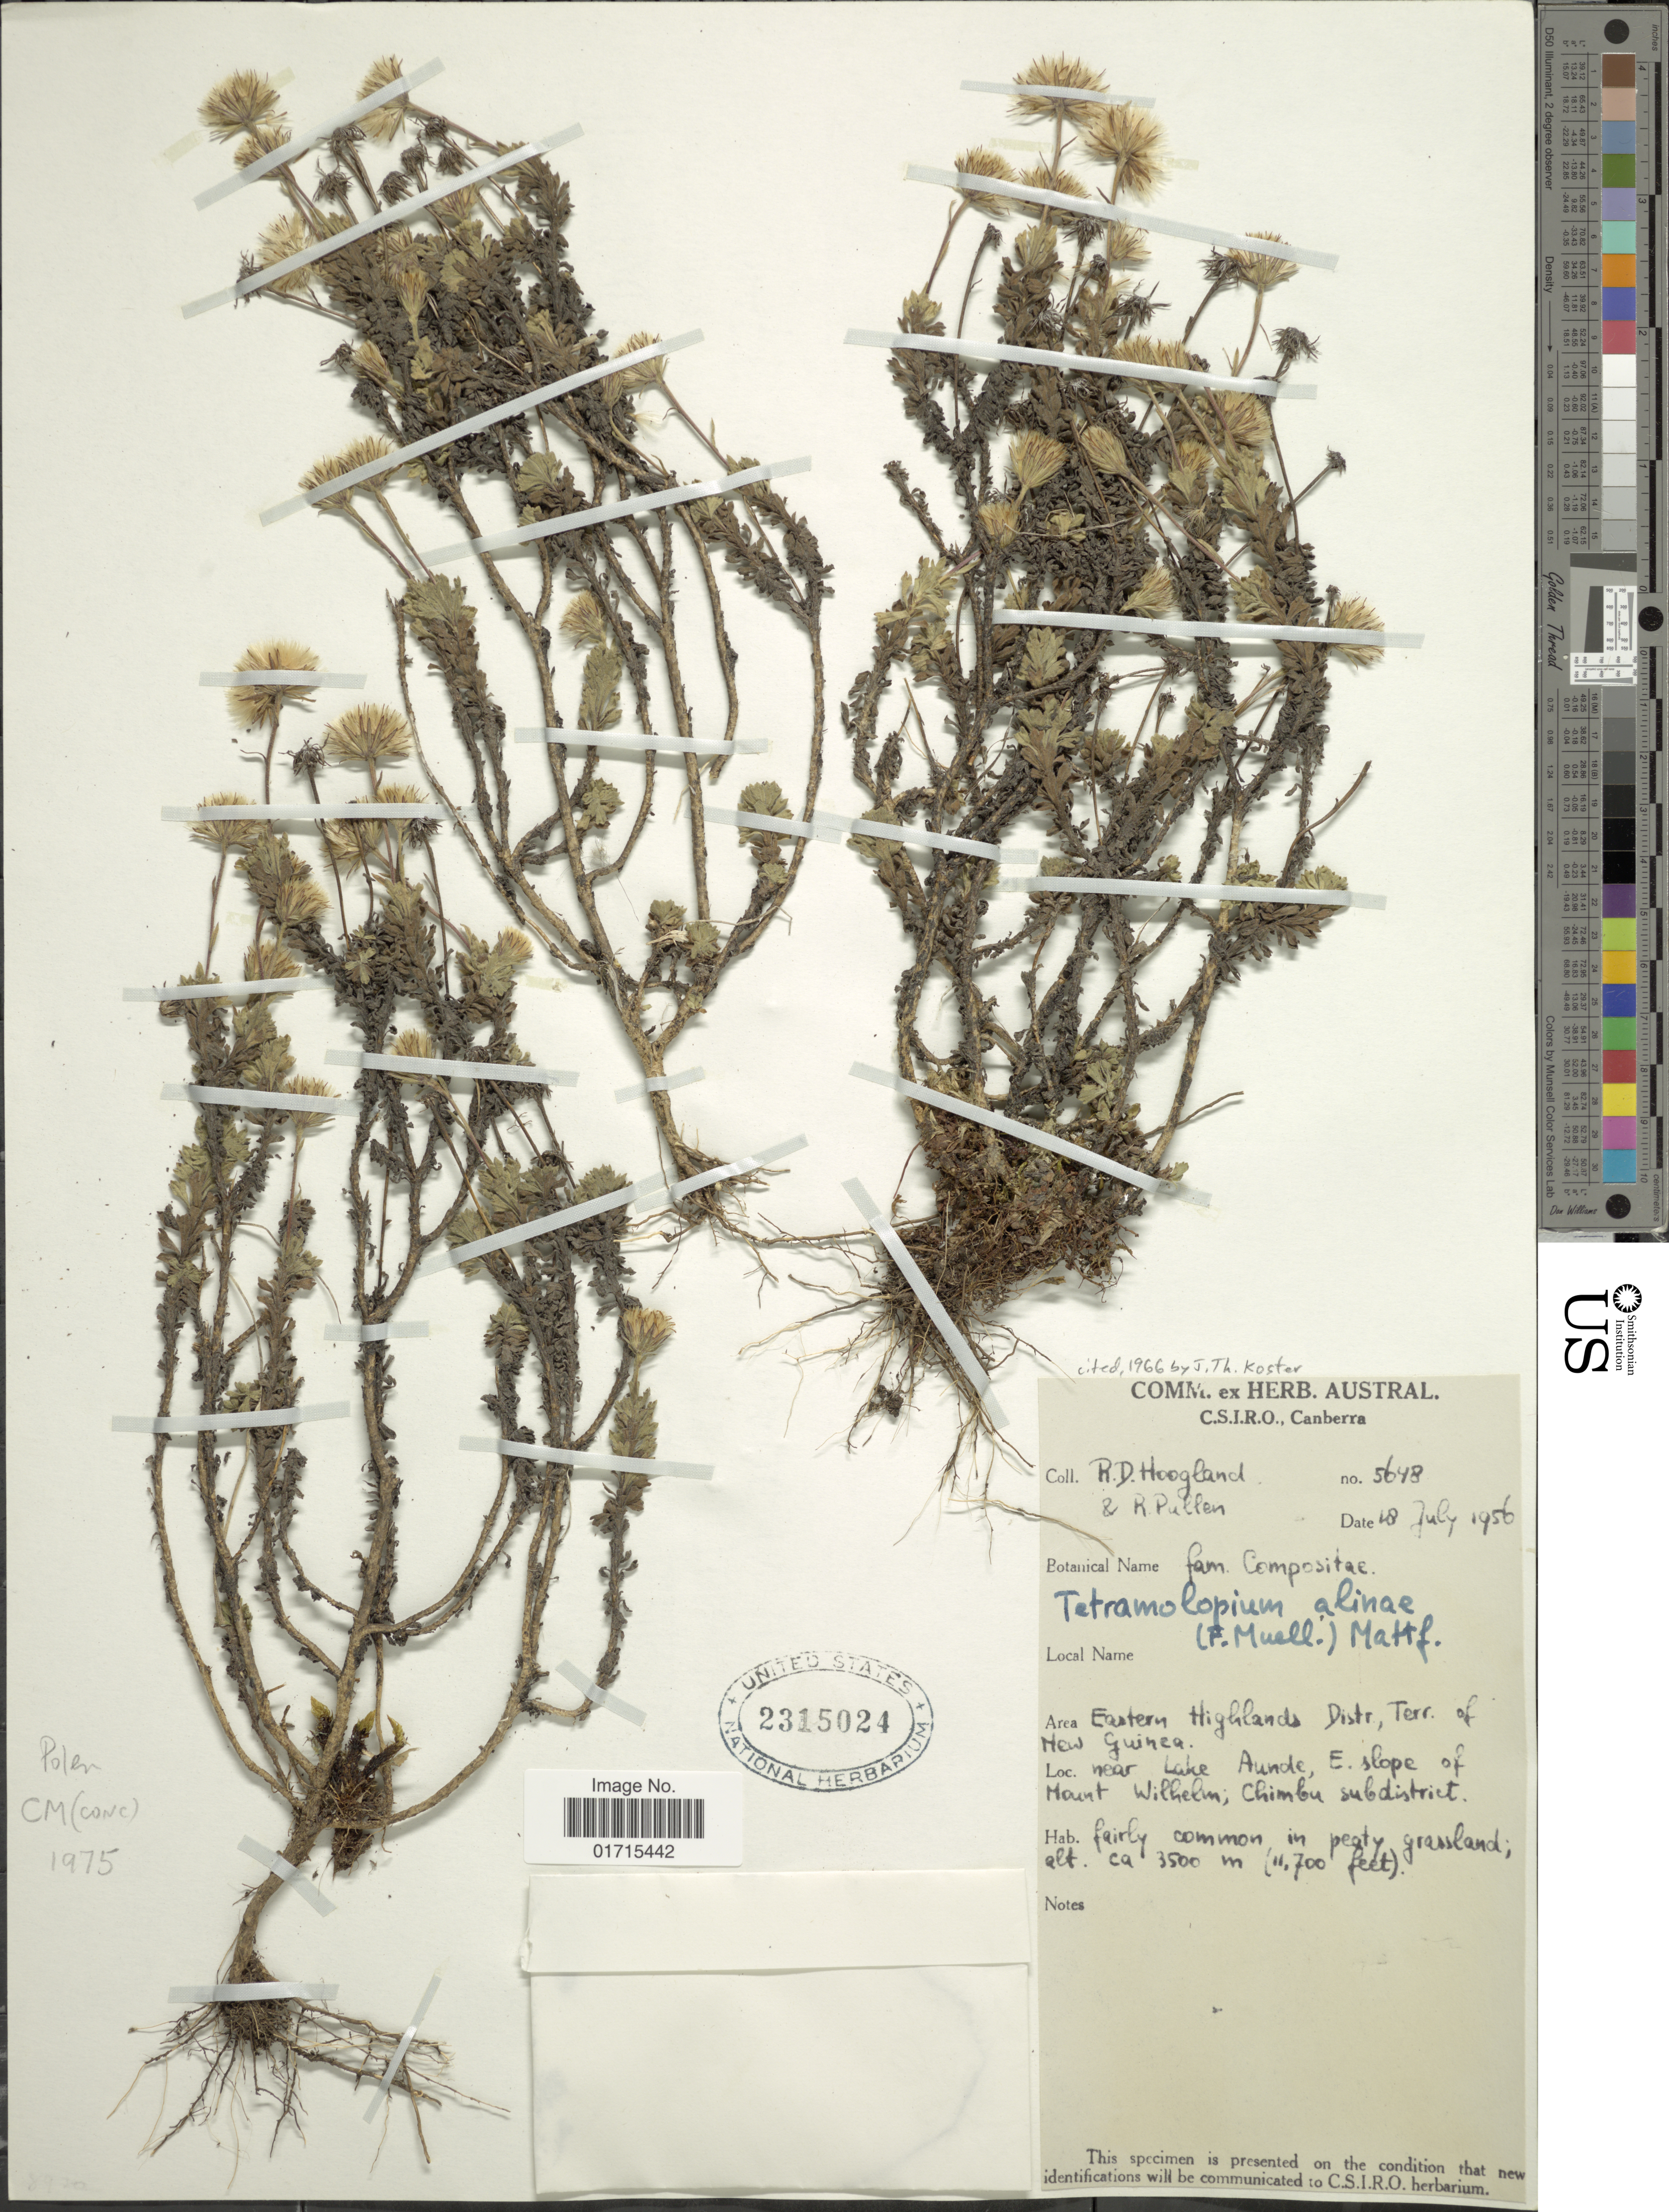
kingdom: Plantae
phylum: Tracheophyta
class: Magnoliopsida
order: Asterales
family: Asteraceae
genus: Tetramolopium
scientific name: Tetramolopium alinae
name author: (F. Muell.) Mattf.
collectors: R. D. Hoogland & R. Pullen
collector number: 5648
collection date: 1956-07-18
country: Papua New Guinea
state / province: Chimbu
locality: Eastern Highlands Distr., Terr. of New Guinea. near Lake Aunde, E. slope of Mount Wilhelm, Chimbu subdistrict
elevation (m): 3500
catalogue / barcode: US 2315024